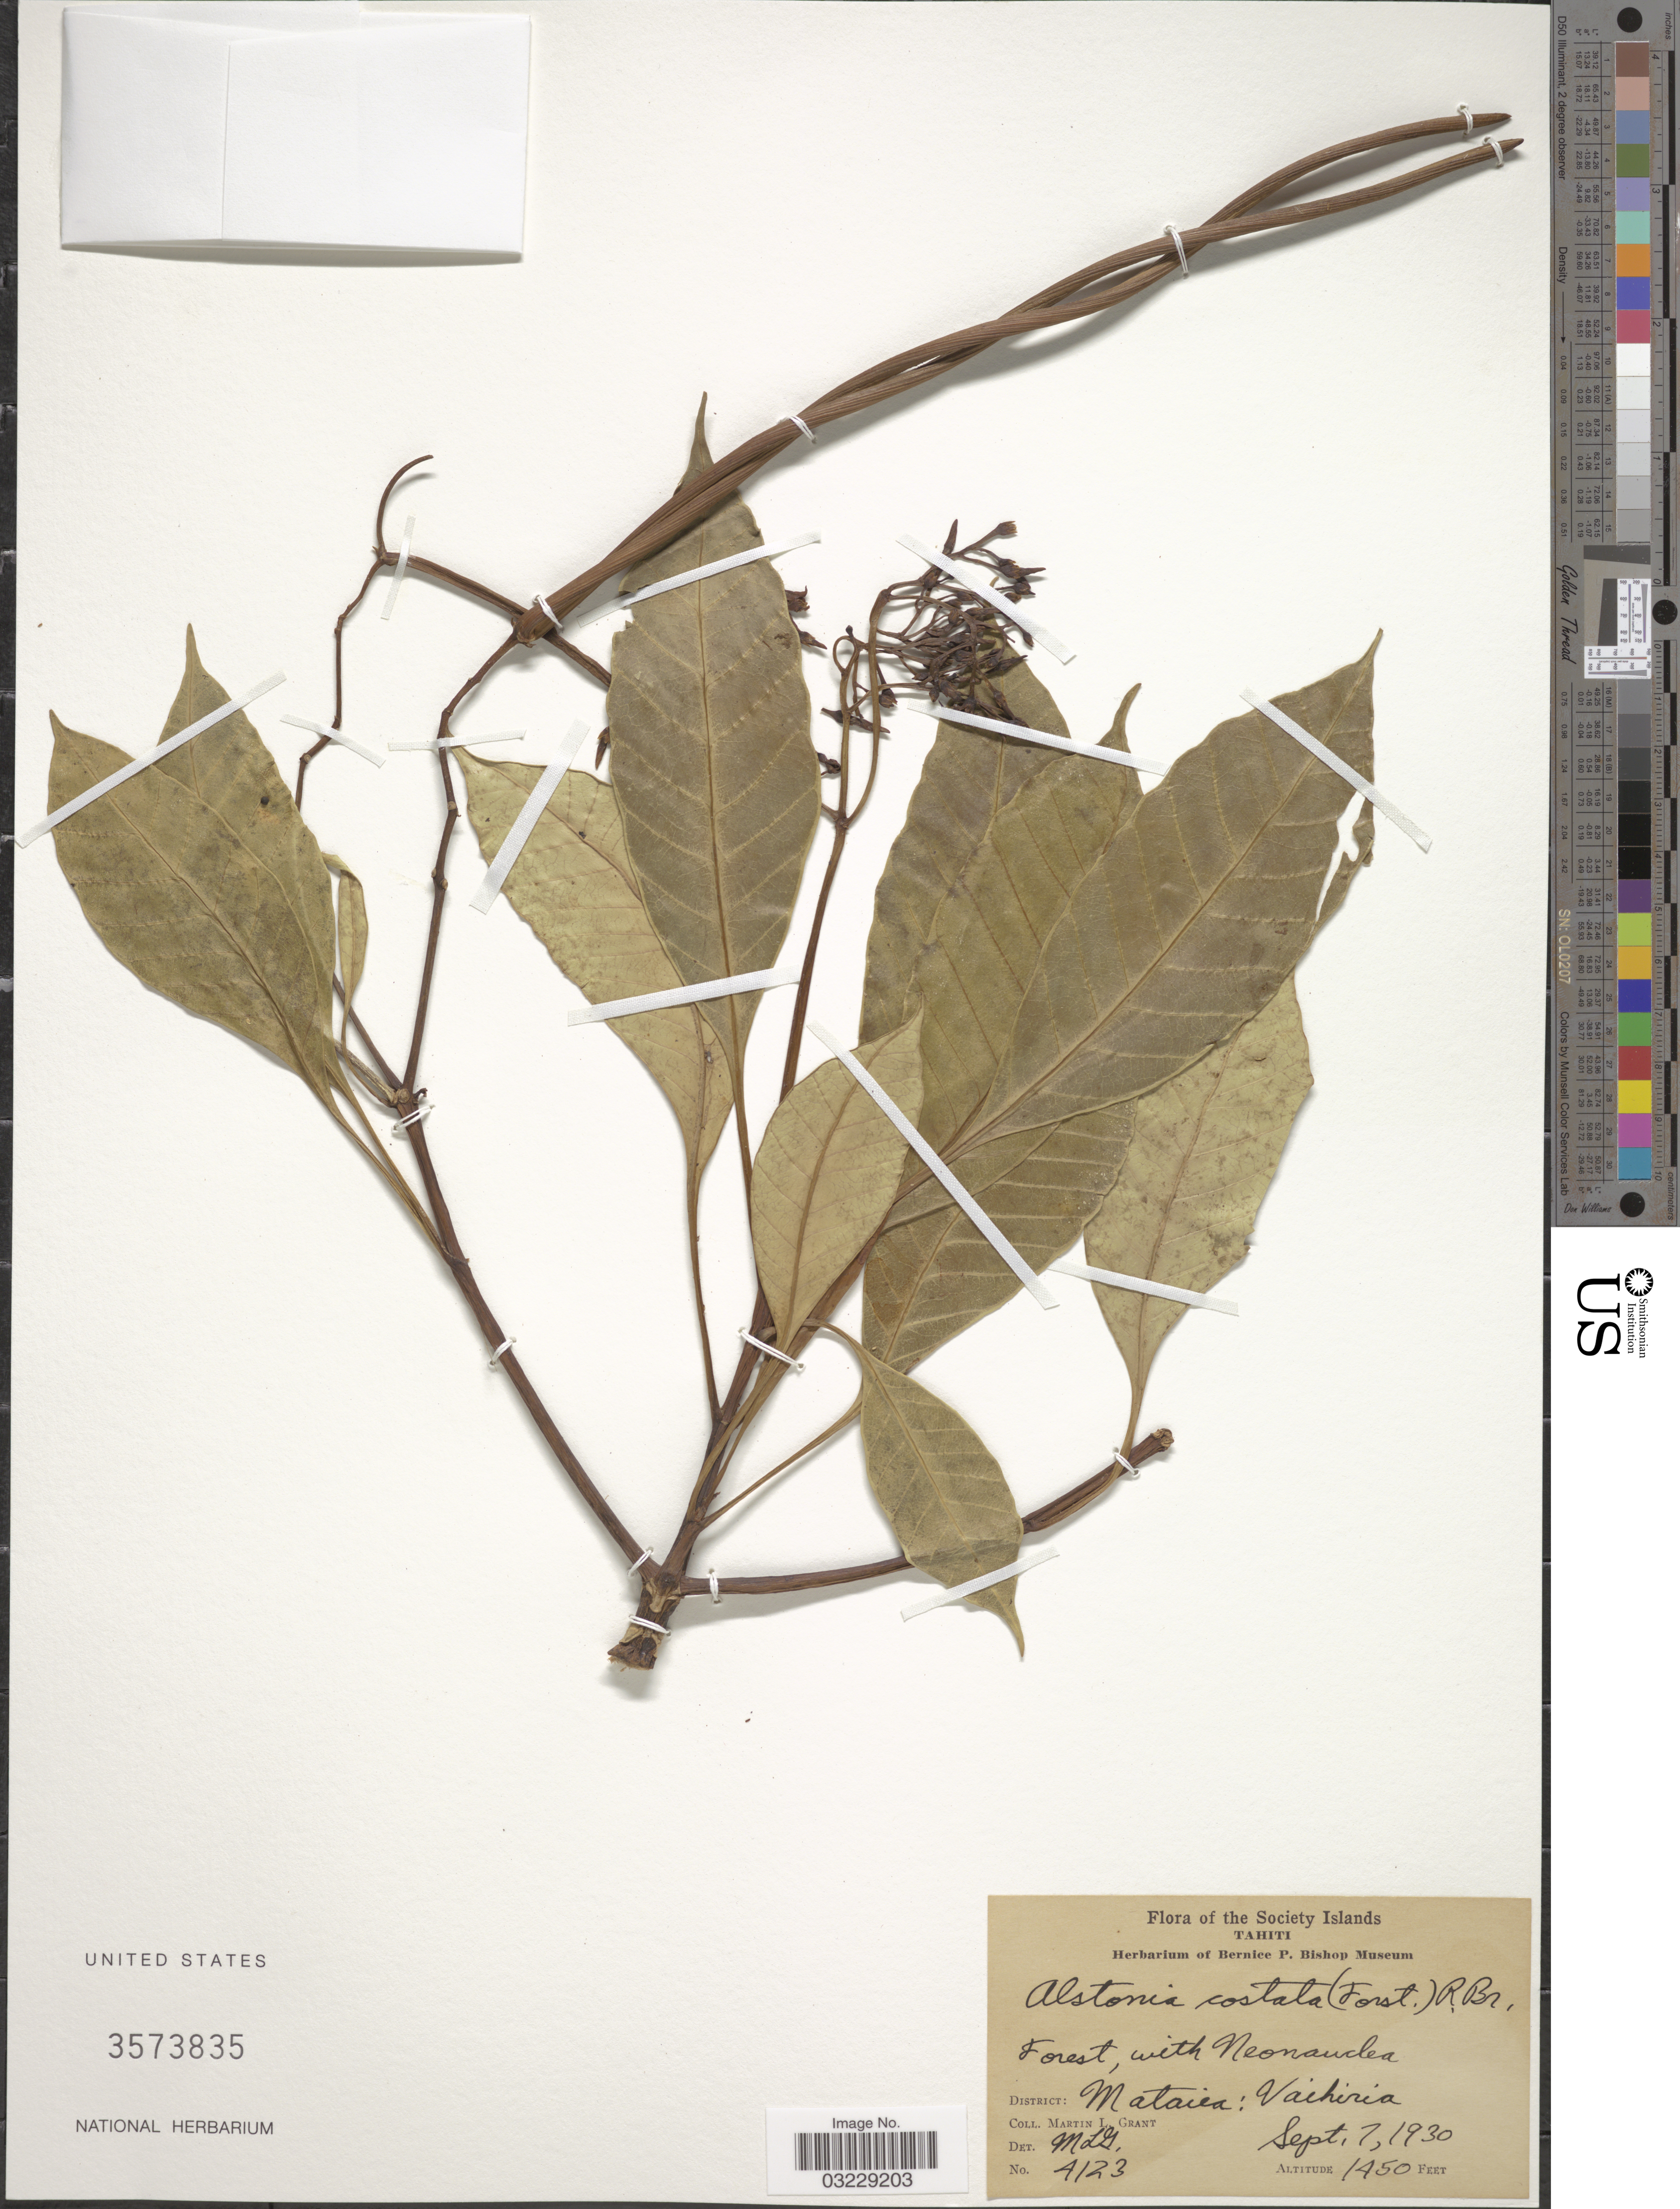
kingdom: Plantae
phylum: Tracheophyta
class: Magnoliopsida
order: Gentianales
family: Apocynaceae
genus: Alstonia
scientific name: Alstonia costata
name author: (G. Forst.) R. Br.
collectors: M. L. Grant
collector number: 4123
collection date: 1930-09-07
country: French Polynesia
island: Tahiti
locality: The Society Islands. Tahiti. District: Mataiea: Vaihiria.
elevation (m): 442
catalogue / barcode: US 3573835